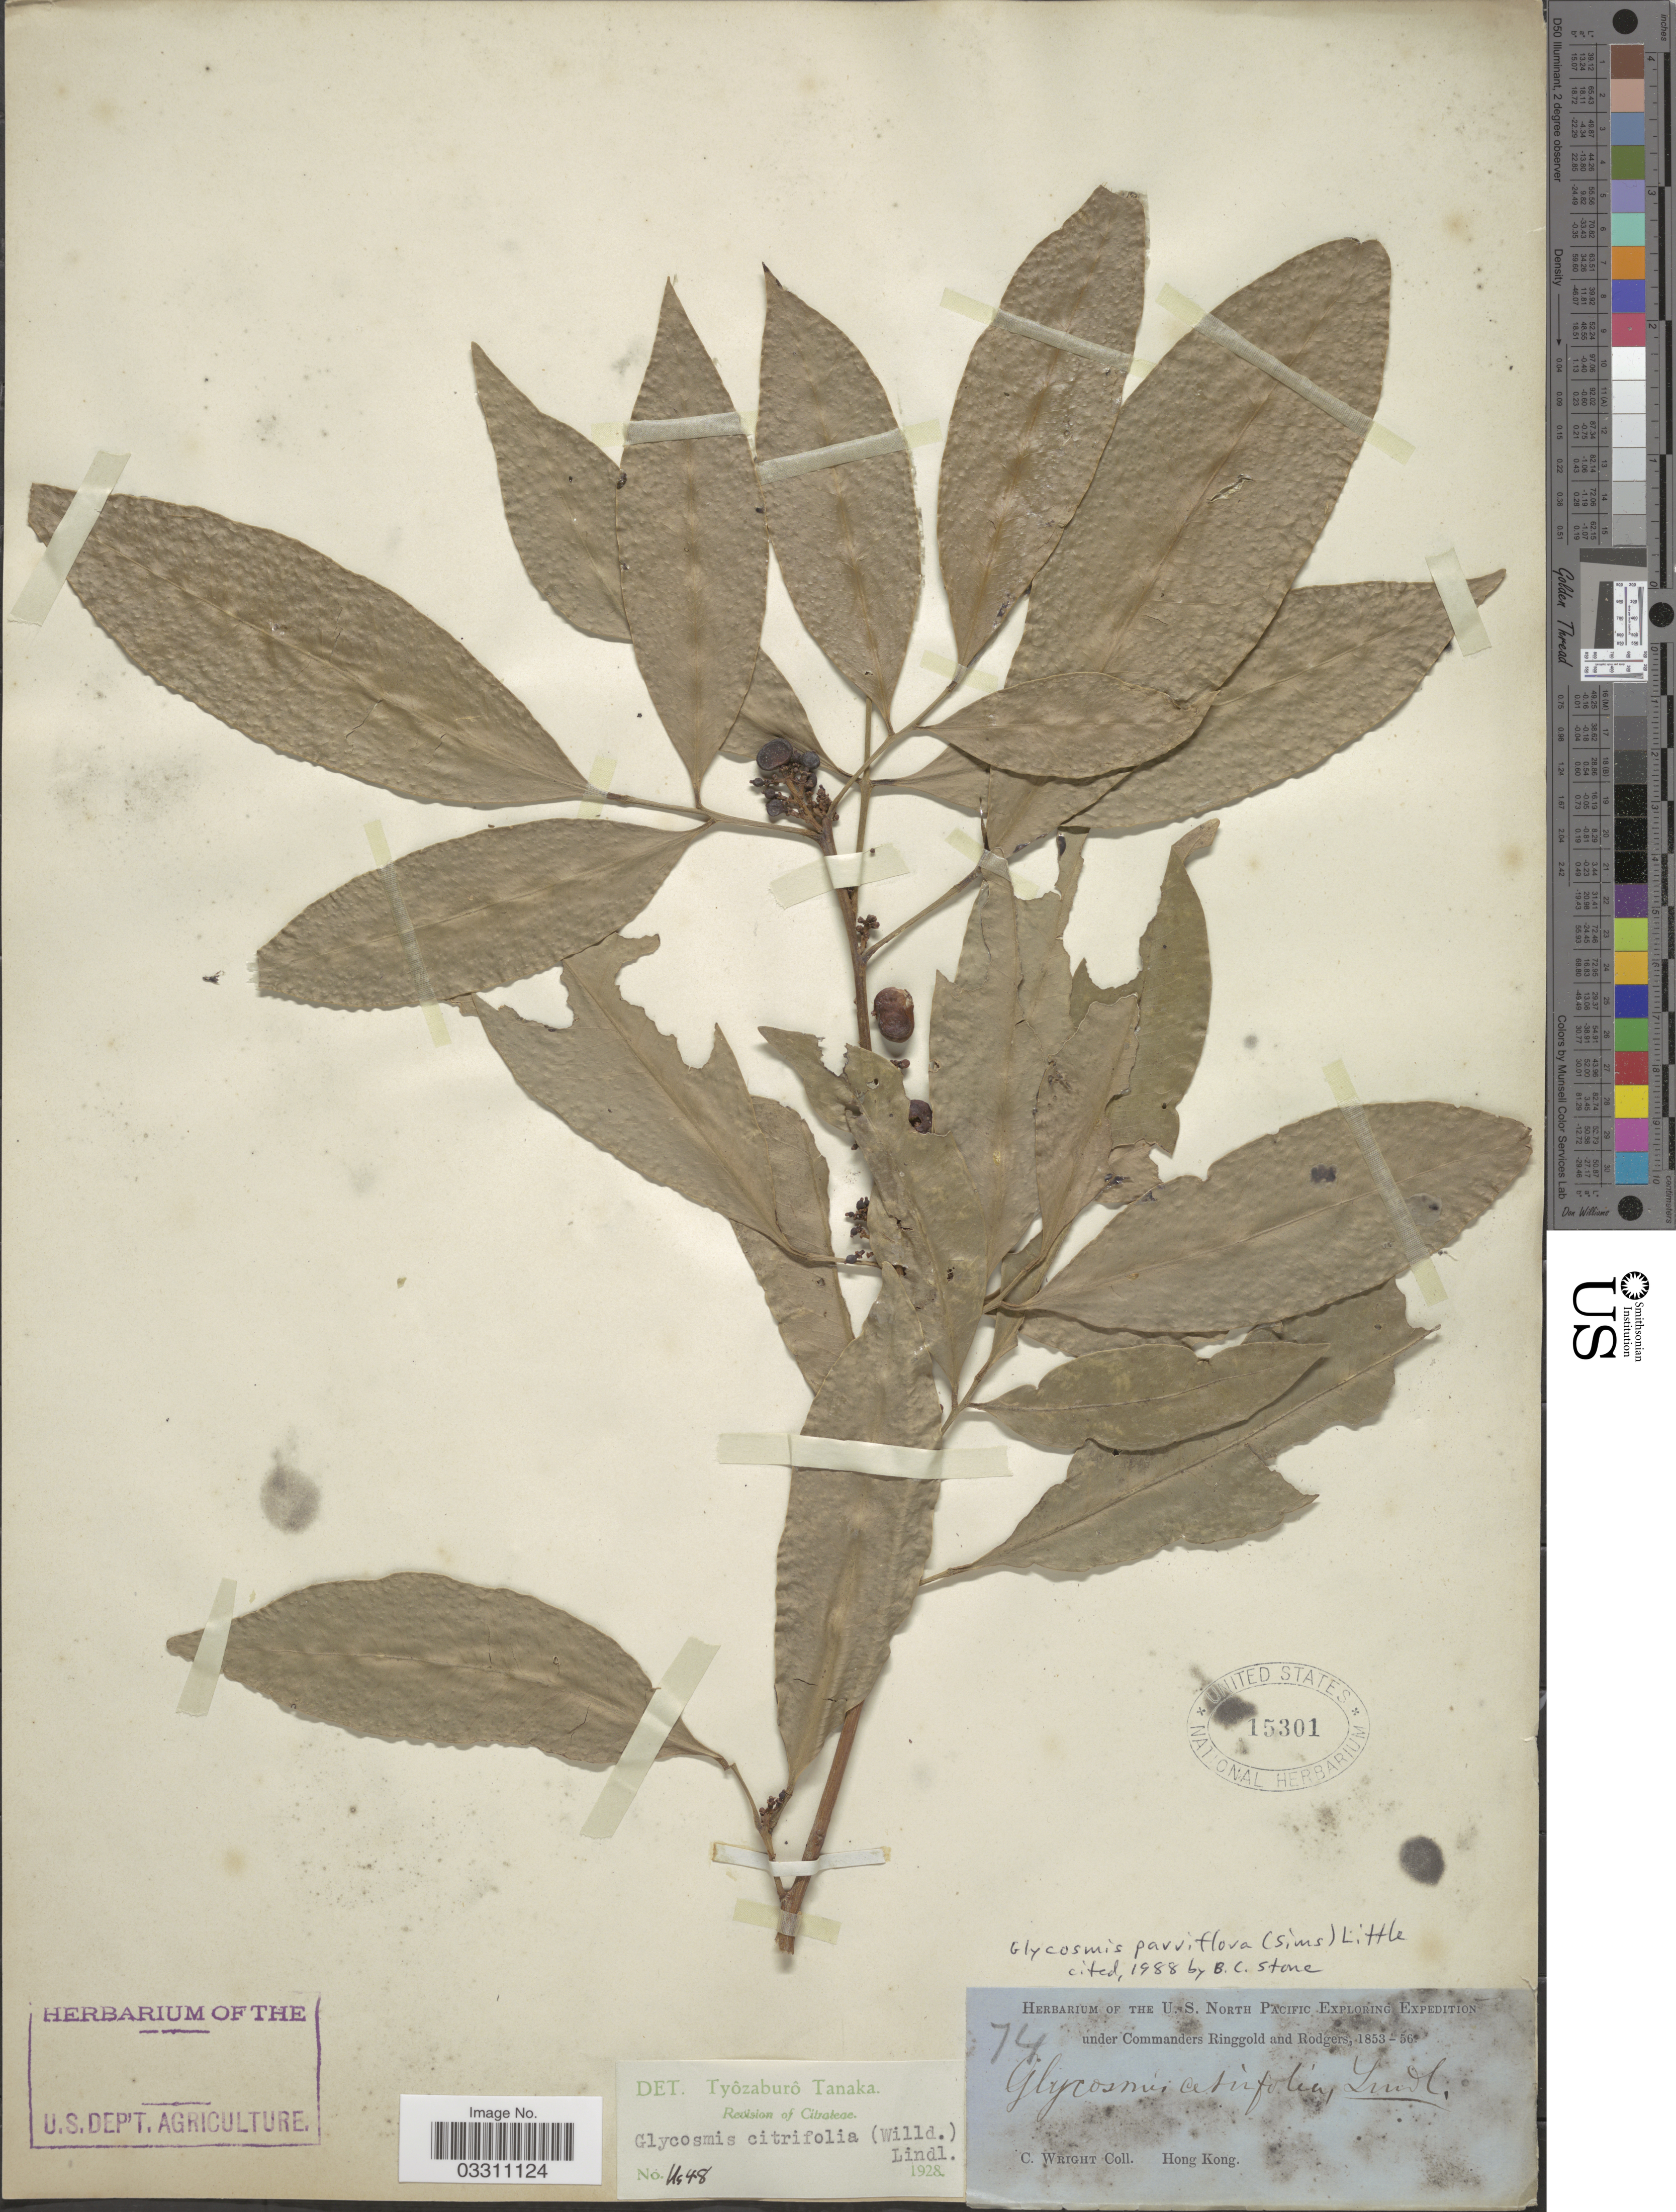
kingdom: Plantae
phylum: Tracheophyta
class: Magnoliopsida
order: Sapindales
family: Rutaceae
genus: Glycosmis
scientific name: Glycosmis parviflora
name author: (Sims) Little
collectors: C. Wright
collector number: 74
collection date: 1853/1856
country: China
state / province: Hong Kong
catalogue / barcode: US 15301